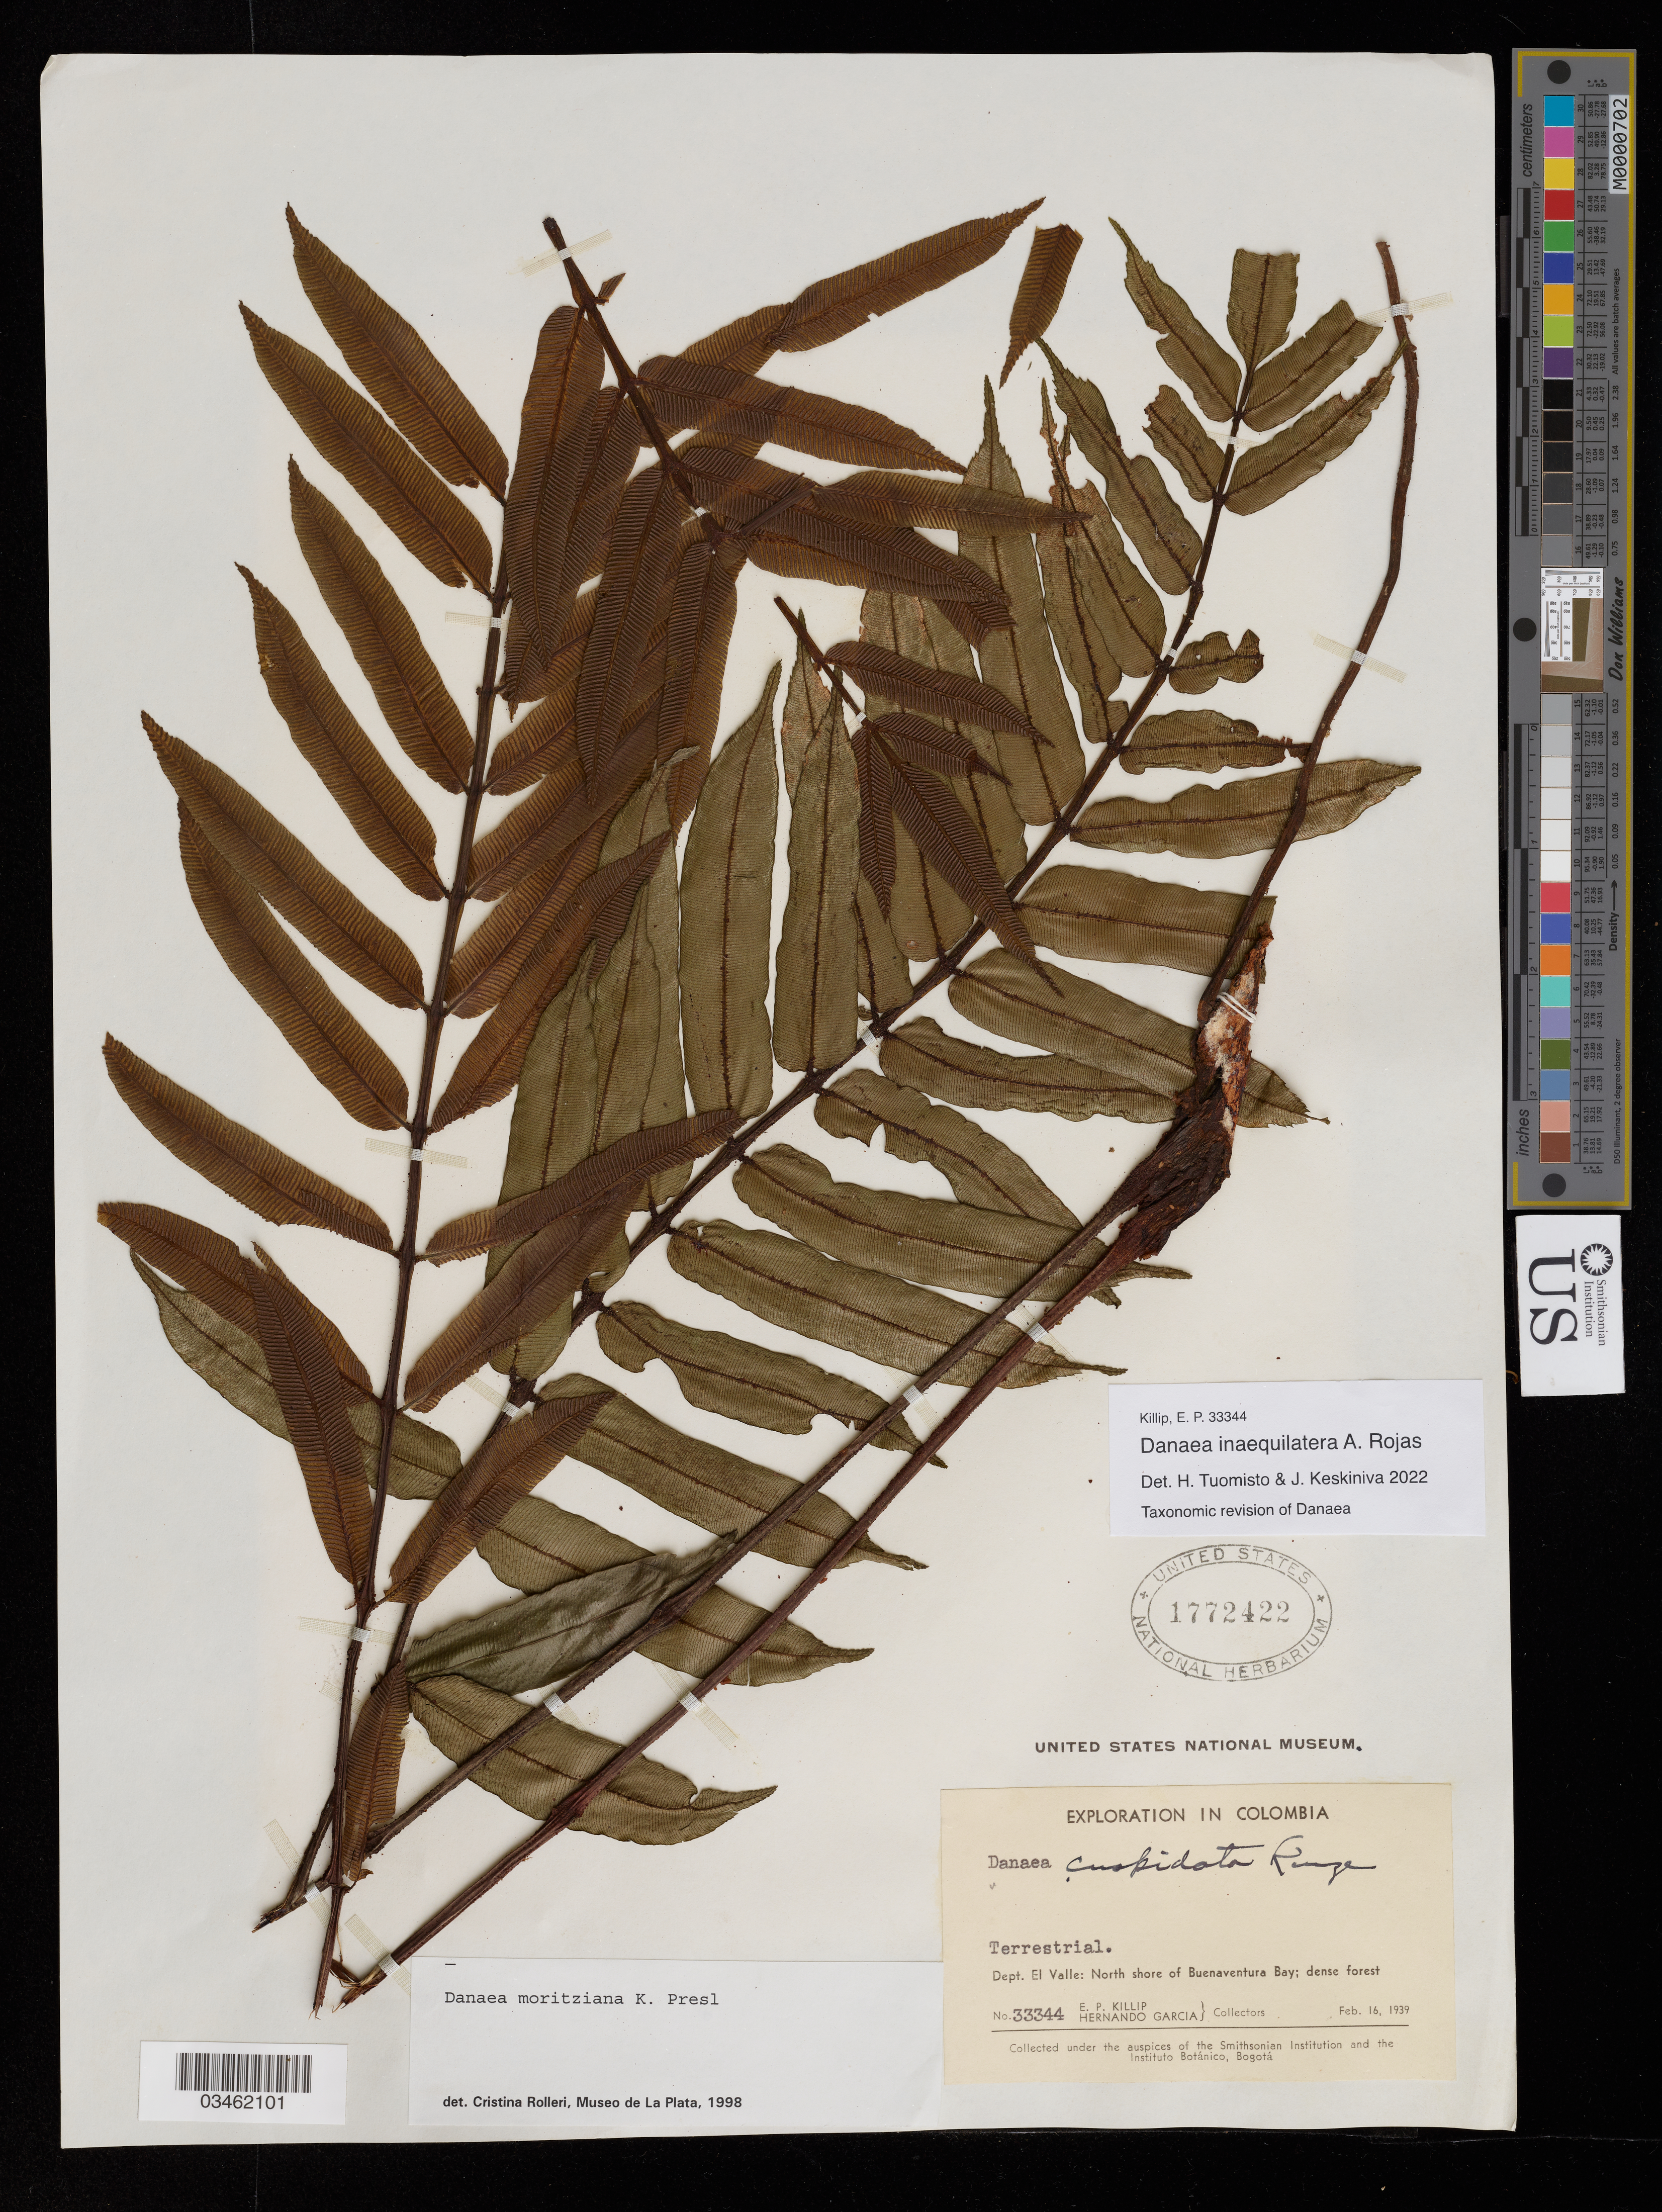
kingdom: Plantae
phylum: Tracheophyta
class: Polypodiopsida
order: Marattiales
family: Marattiaceae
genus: Danaea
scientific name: Danaea inaequilatera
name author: A. Rojas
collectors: E. P. Killip & H. Garcia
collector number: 33344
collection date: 1939-02-16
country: Colombia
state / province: Valle del Cauca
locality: Dept. El Valle: North shore of Buenaventura Bay; dense forest.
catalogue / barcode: US 1772422